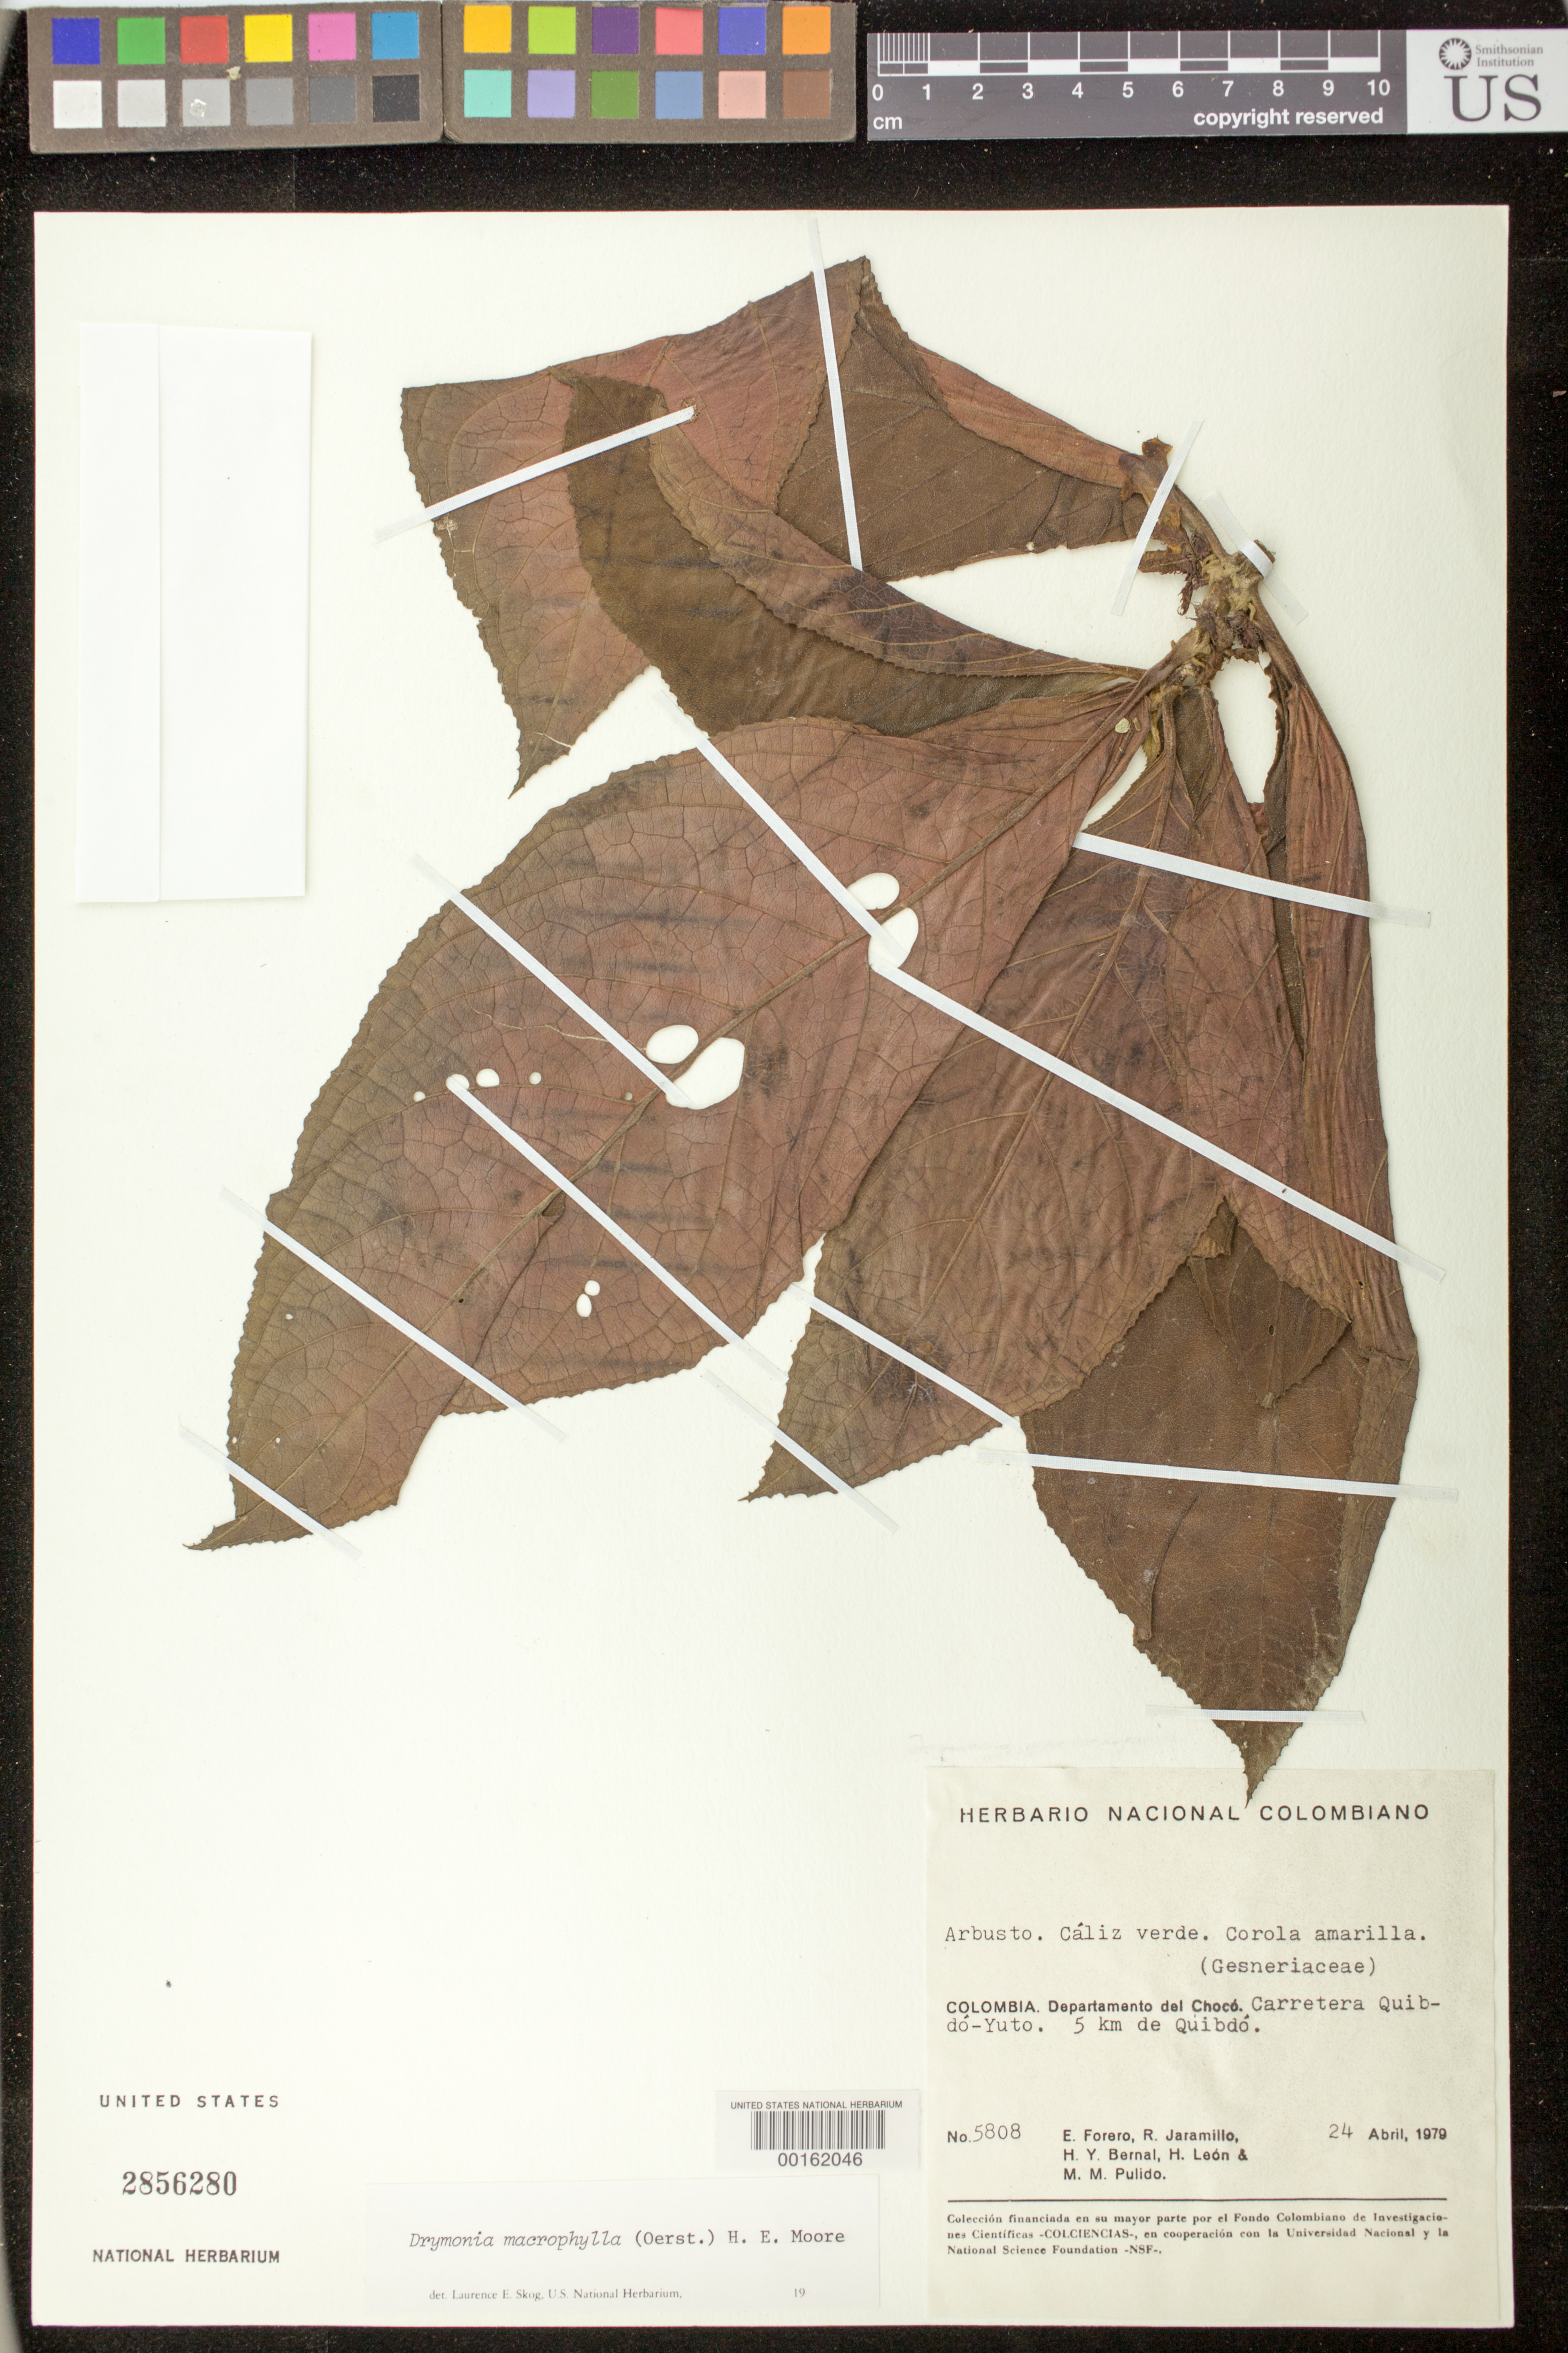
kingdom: Plantae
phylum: Tracheophyta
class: Magnoliopsida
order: Lamiales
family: Gesneriaceae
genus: Drymonia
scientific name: Drymonia macrophylla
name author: (Oerst.) H.E. Moore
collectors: E. Forero, R. Jaramillo M., H. Y. Bernal & et al.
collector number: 5808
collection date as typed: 24 Apr 1979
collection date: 1979-04-24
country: Colombia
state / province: Chocó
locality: Quibdo-Yuto highway, 5 km from Quibdo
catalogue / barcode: US 2856280